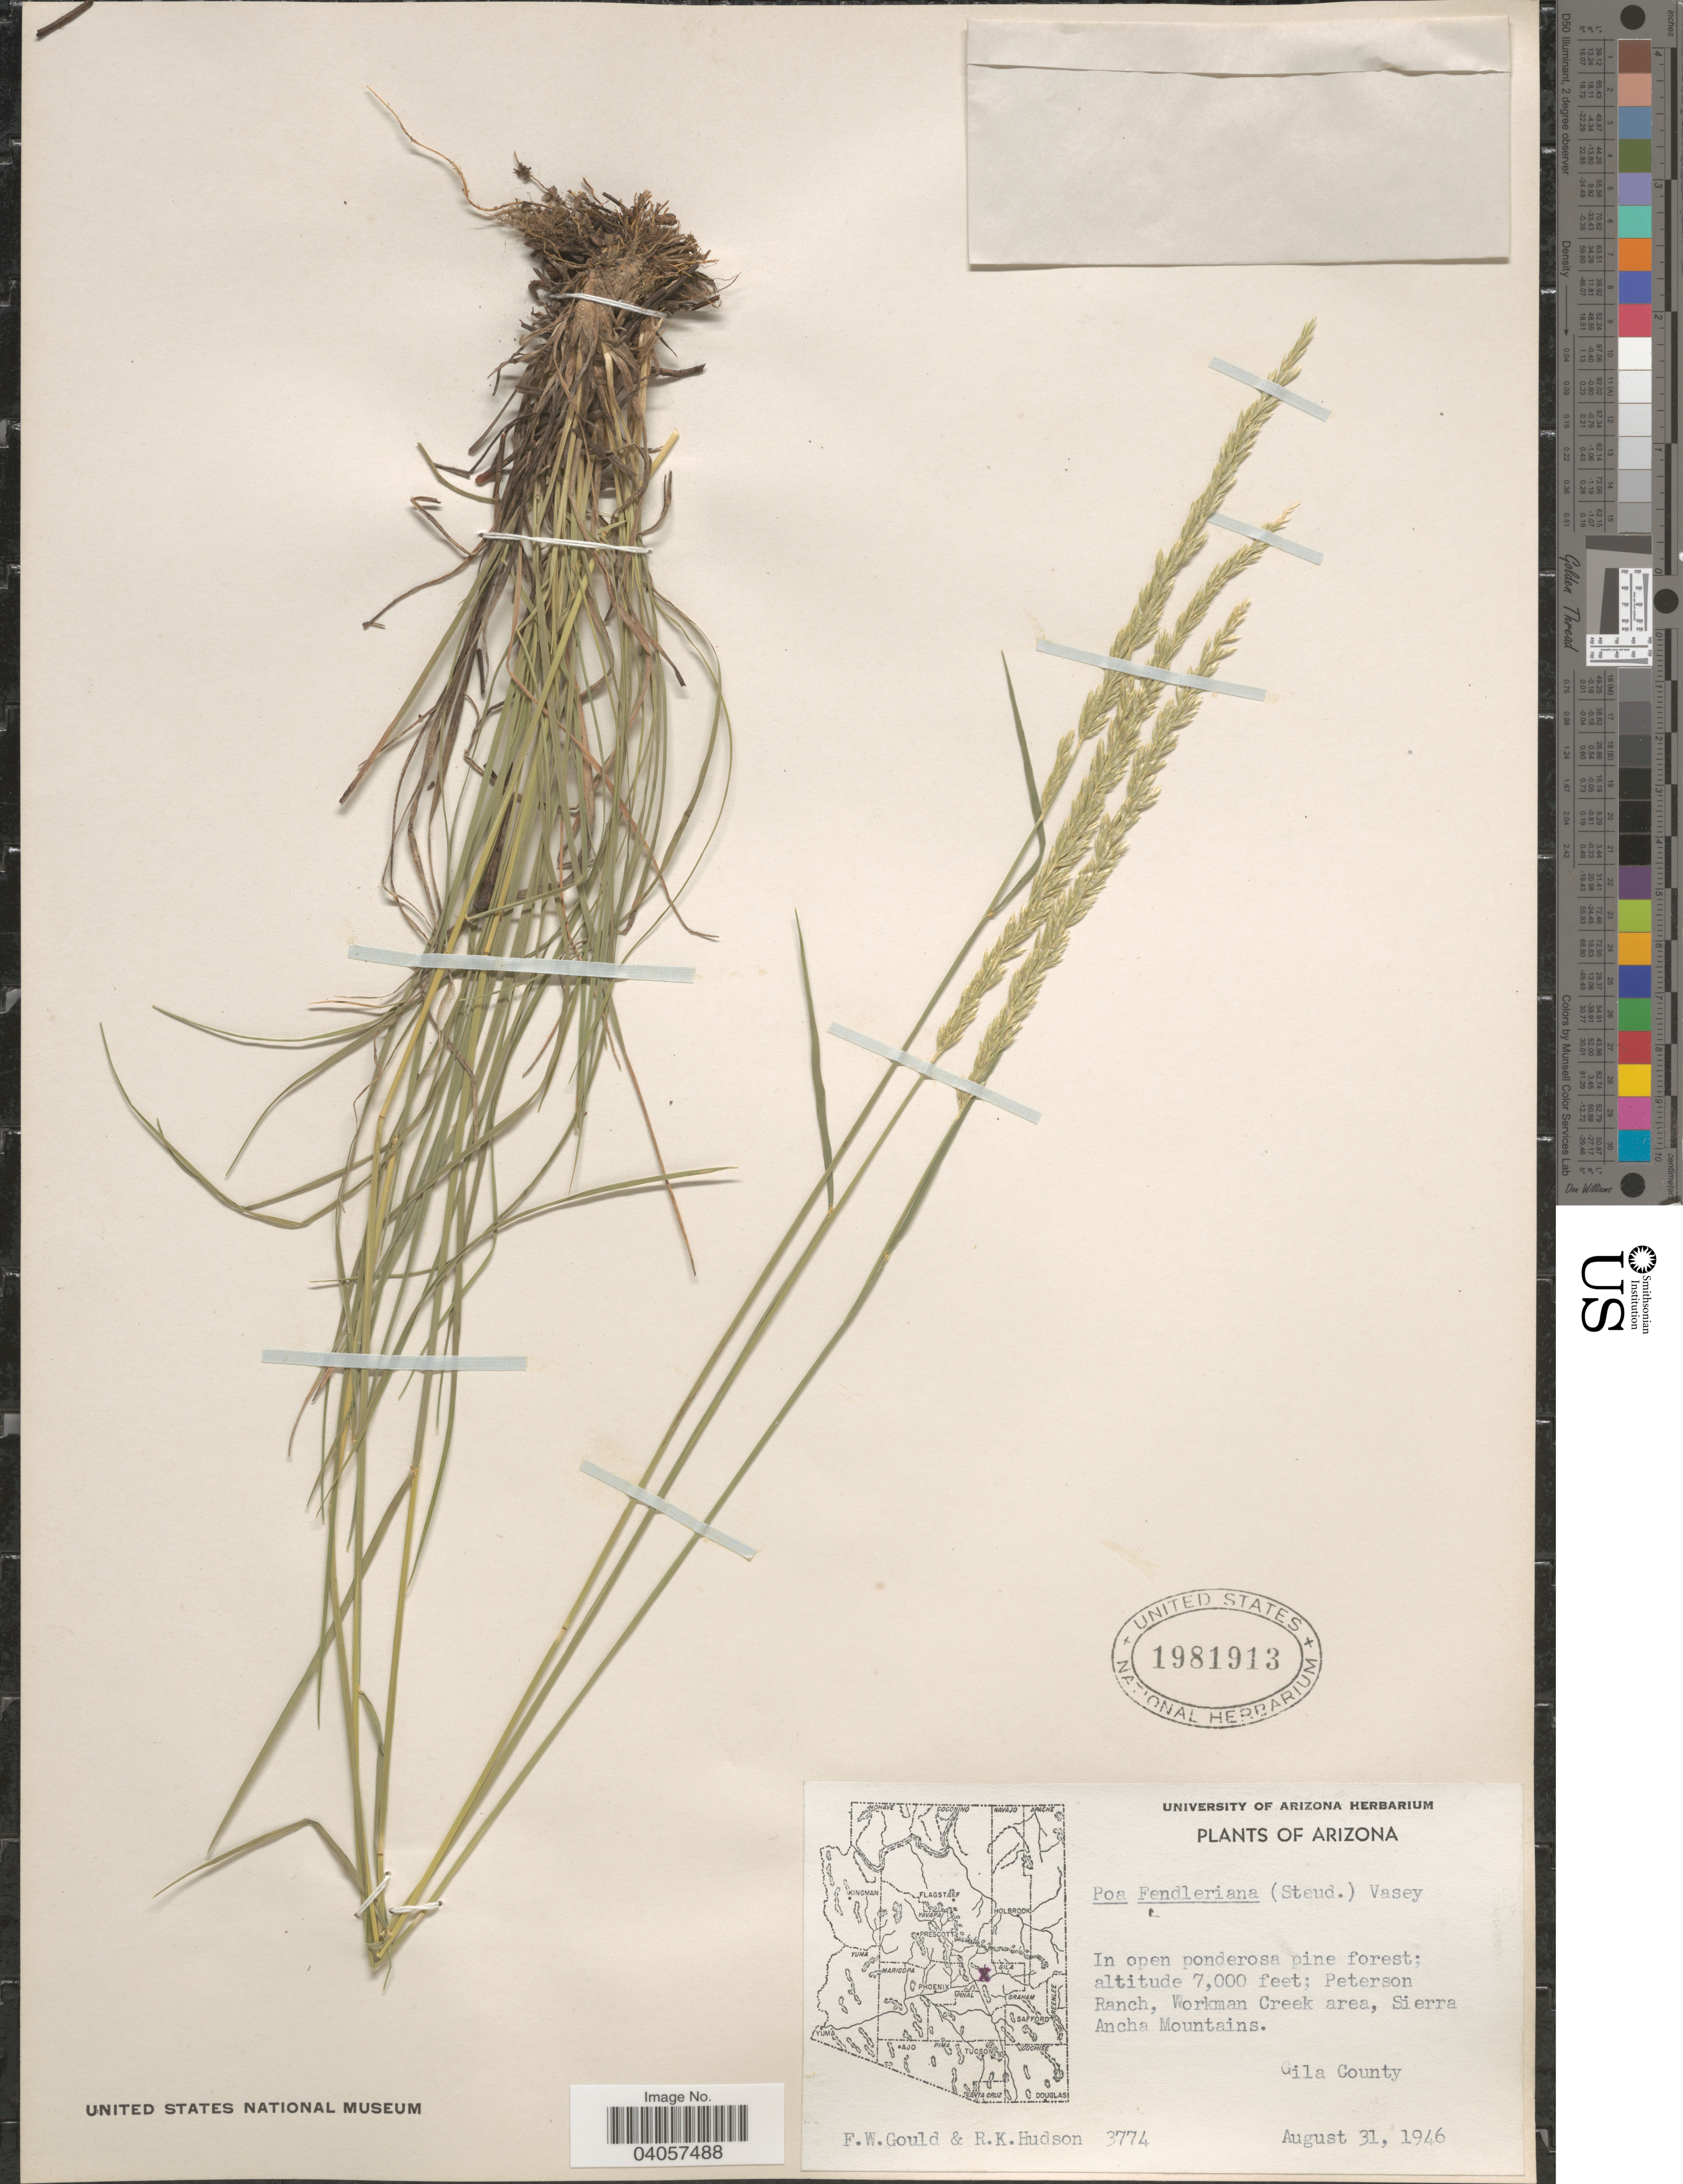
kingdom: Plantae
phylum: Tracheophyta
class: Liliopsida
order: Poales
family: Poaceae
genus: Poa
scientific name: Poa fendleriana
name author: (Steud.) Vasey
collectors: F. W. Gould & R. K. Hudson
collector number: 3774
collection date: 1946-08-31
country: United States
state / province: Arizona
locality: In open ponderosa pine forest; Peterson Ranch, Workman Creek area, Sierra Ancha Mountains. Gila County.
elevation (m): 2134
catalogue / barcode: US 1981913